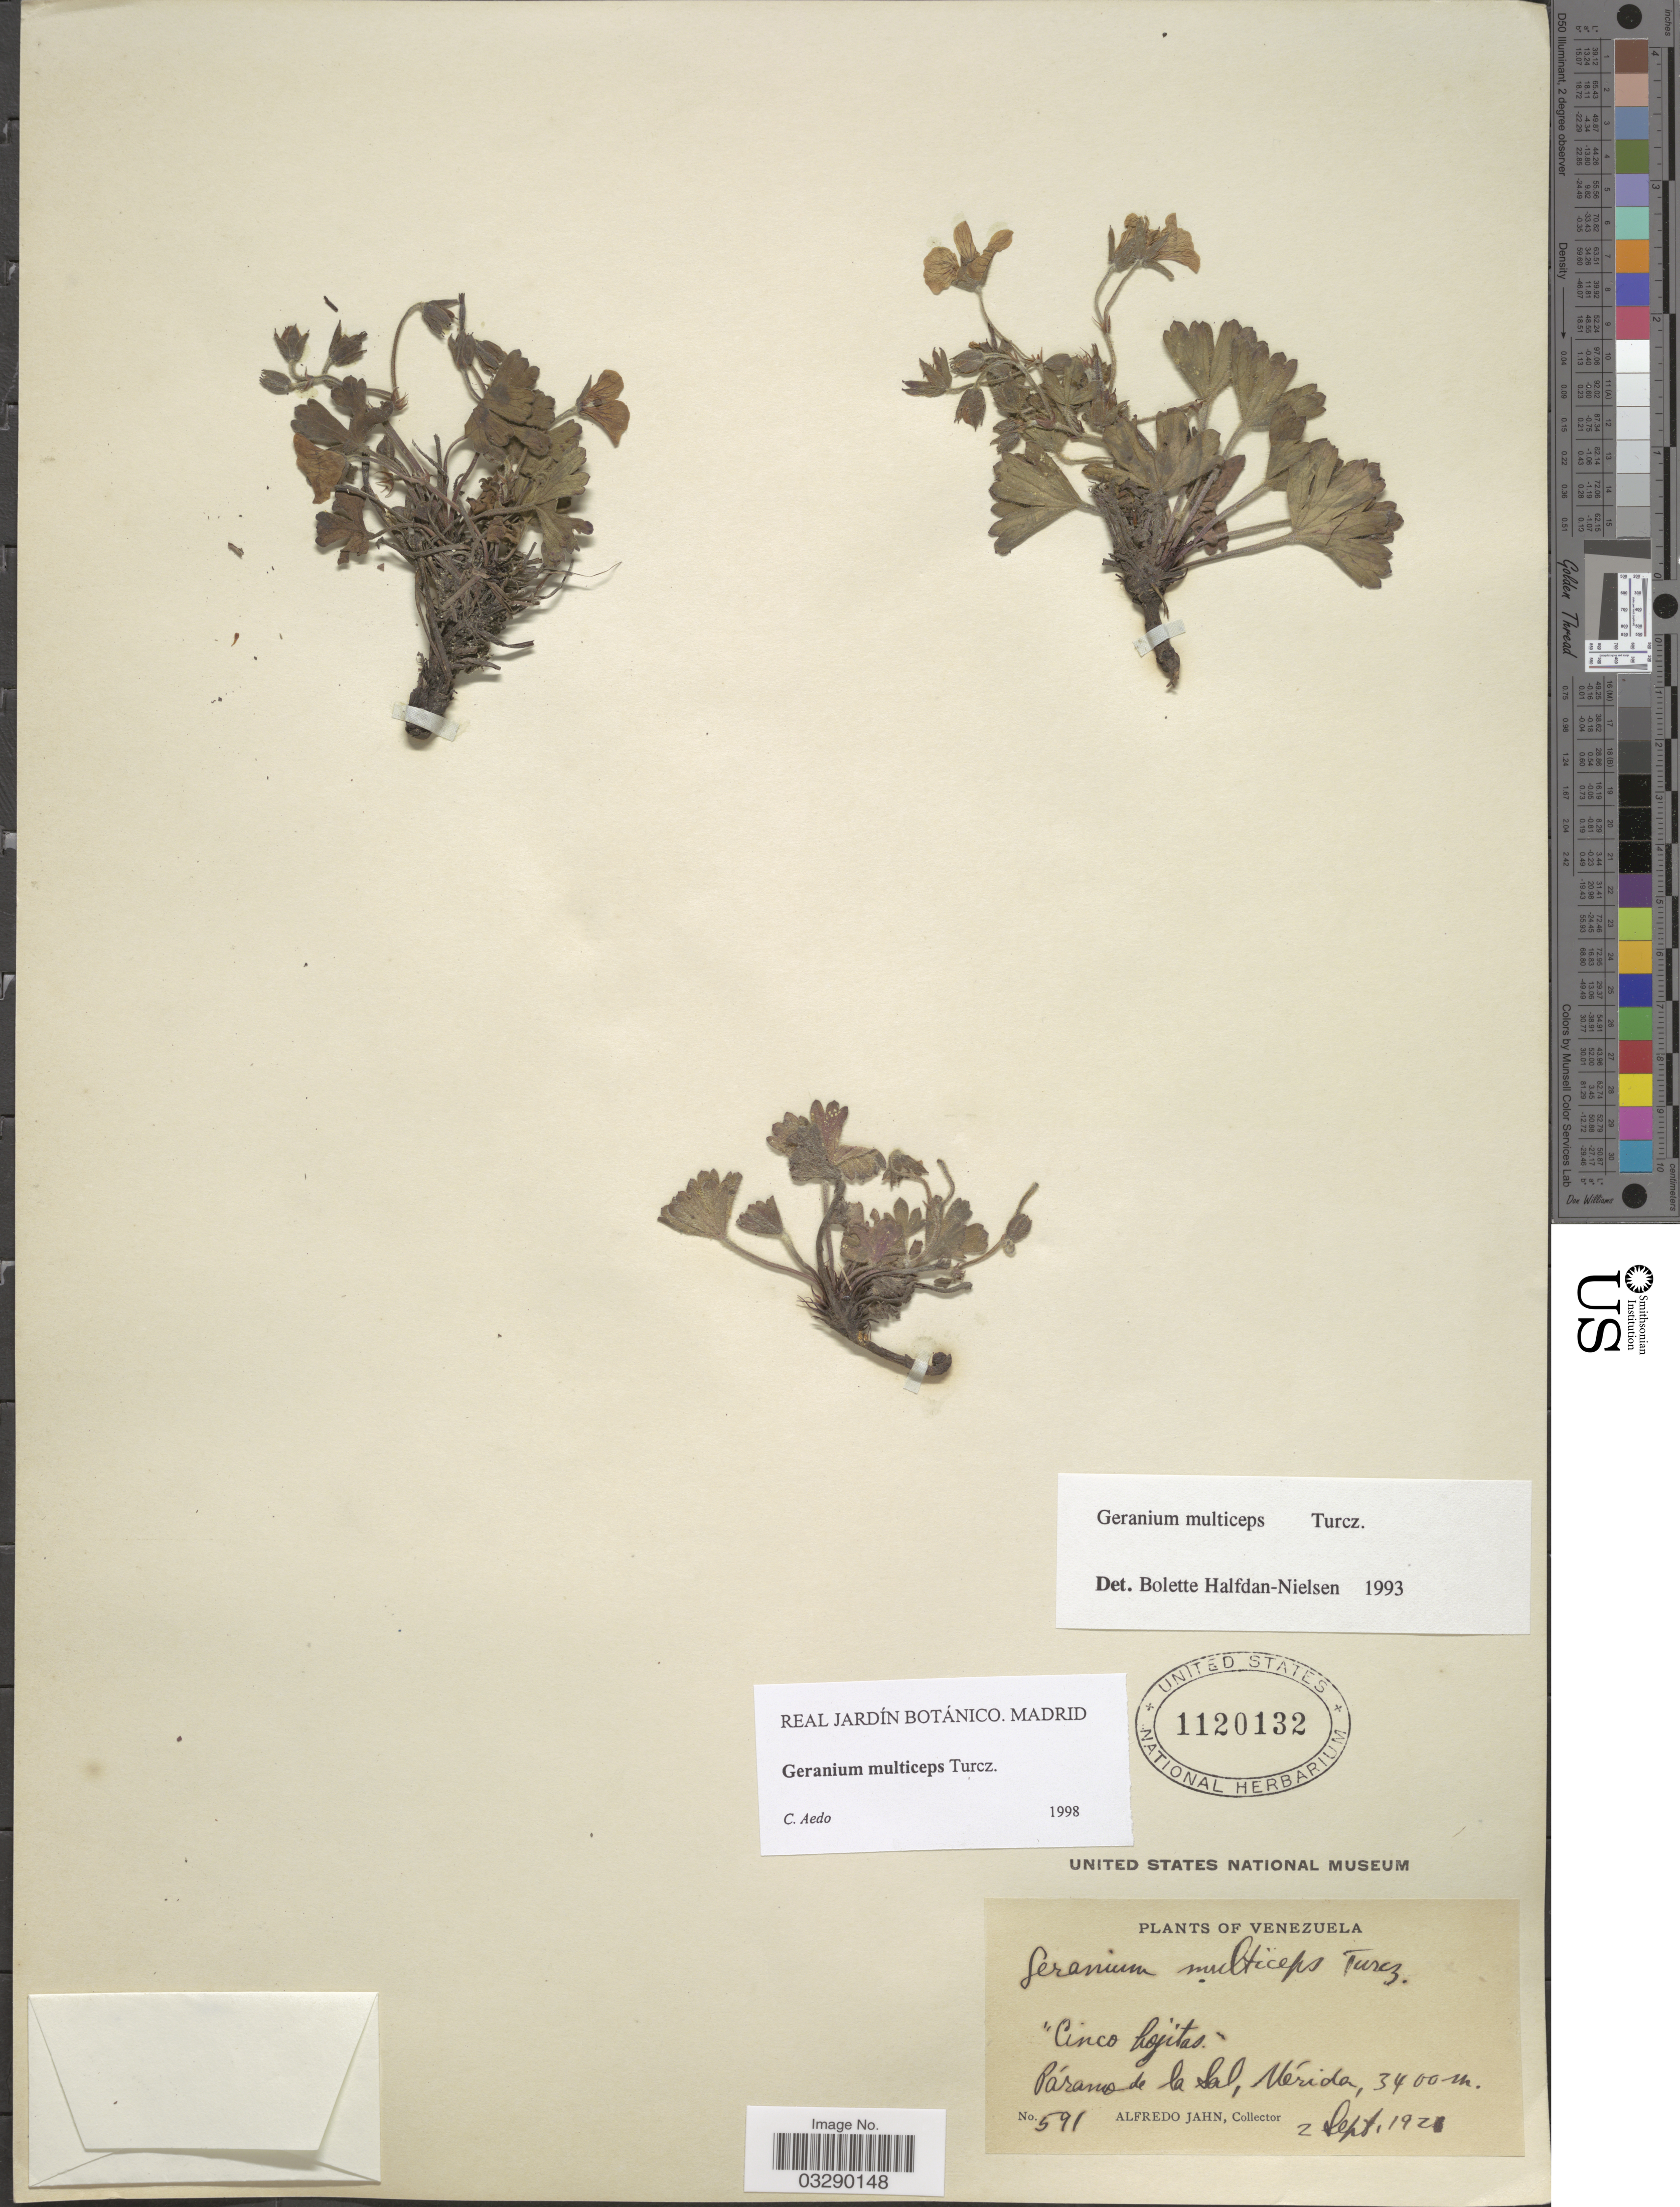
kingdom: Plantae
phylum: Tracheophyta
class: Magnoliopsida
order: Geraniales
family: Geraniaceae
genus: Geranium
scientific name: Geranium multiceps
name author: Turcz.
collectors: A. Jahn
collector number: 591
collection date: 1921-09-02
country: Venezuela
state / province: Mérida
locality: Páramo de la Sal.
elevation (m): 3400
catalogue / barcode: US 1120132